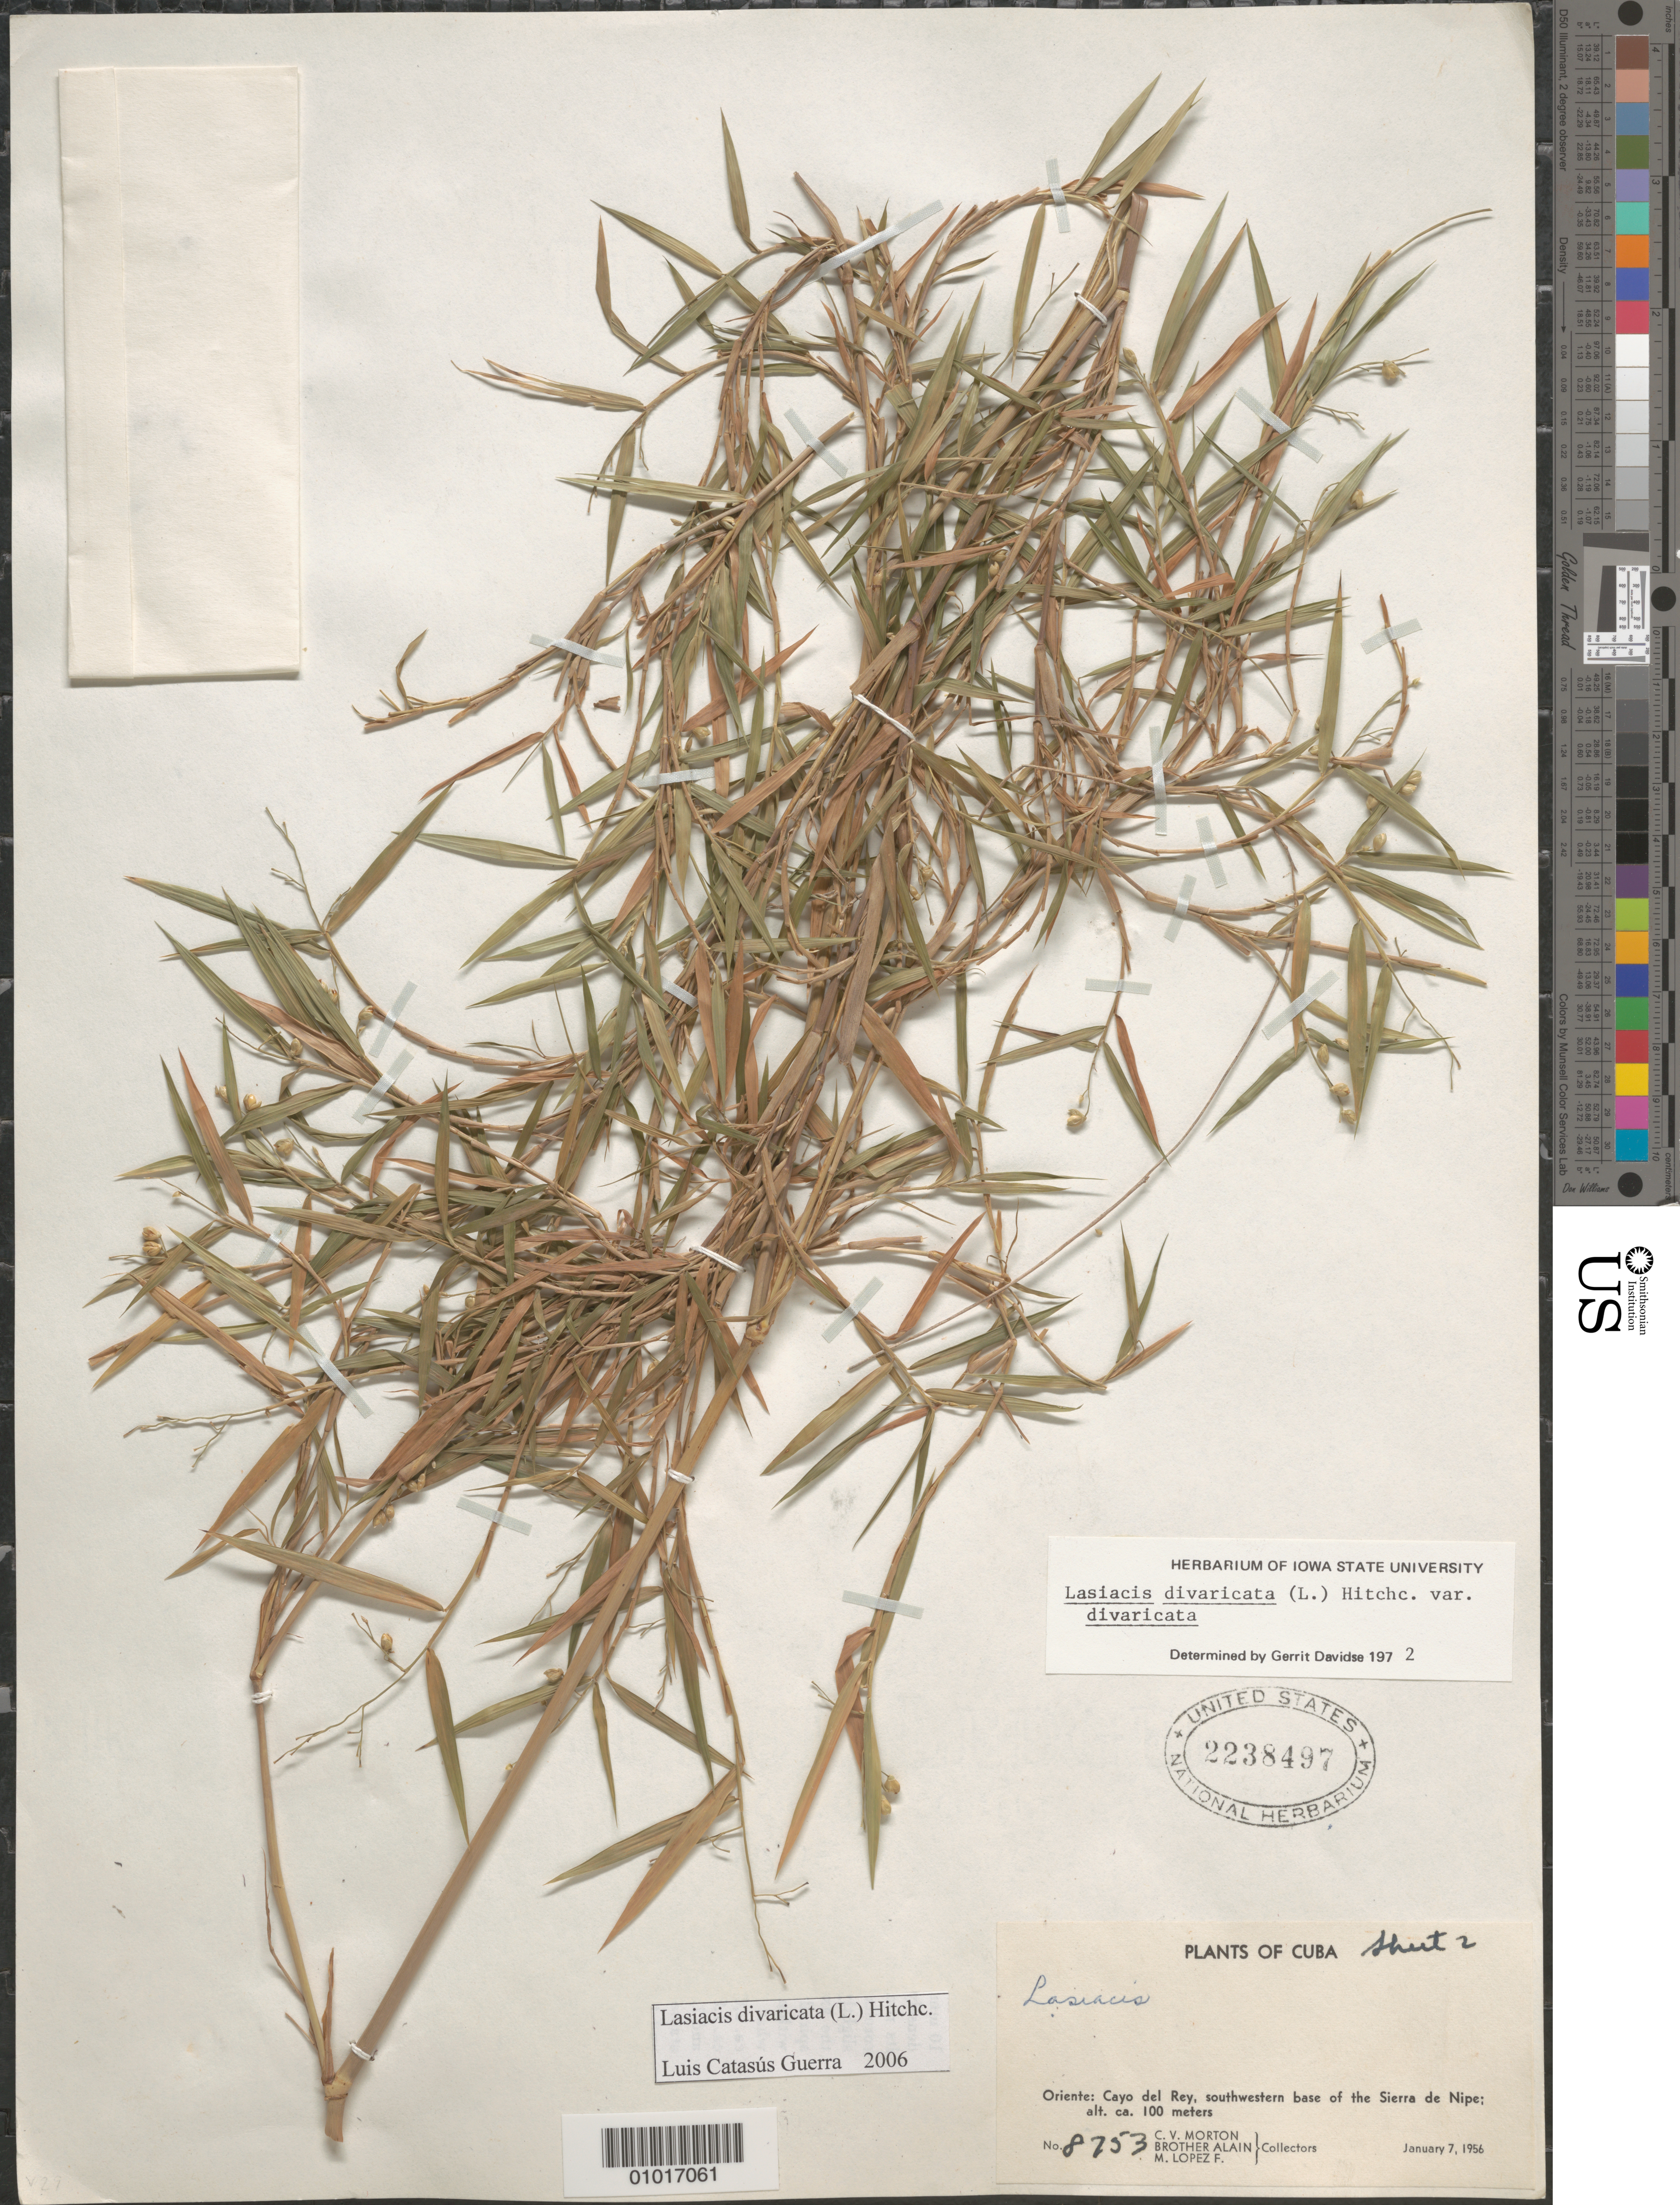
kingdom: Plantae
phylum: Tracheophyta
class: Liliopsida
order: Poales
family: Poaceae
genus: Lasiacis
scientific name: Lasiacis divaricata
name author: (L.) Hitchc.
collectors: C. V. Morton, A. H. Liogier & M. López Figueiras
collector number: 8753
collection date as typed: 07 Jan 1956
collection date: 1956-01-07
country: Cuba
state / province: Holguín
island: Cuba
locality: Oriente: Cayo del Rey, southwestern base of the Sierra de Nipe;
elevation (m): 100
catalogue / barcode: US 2238497